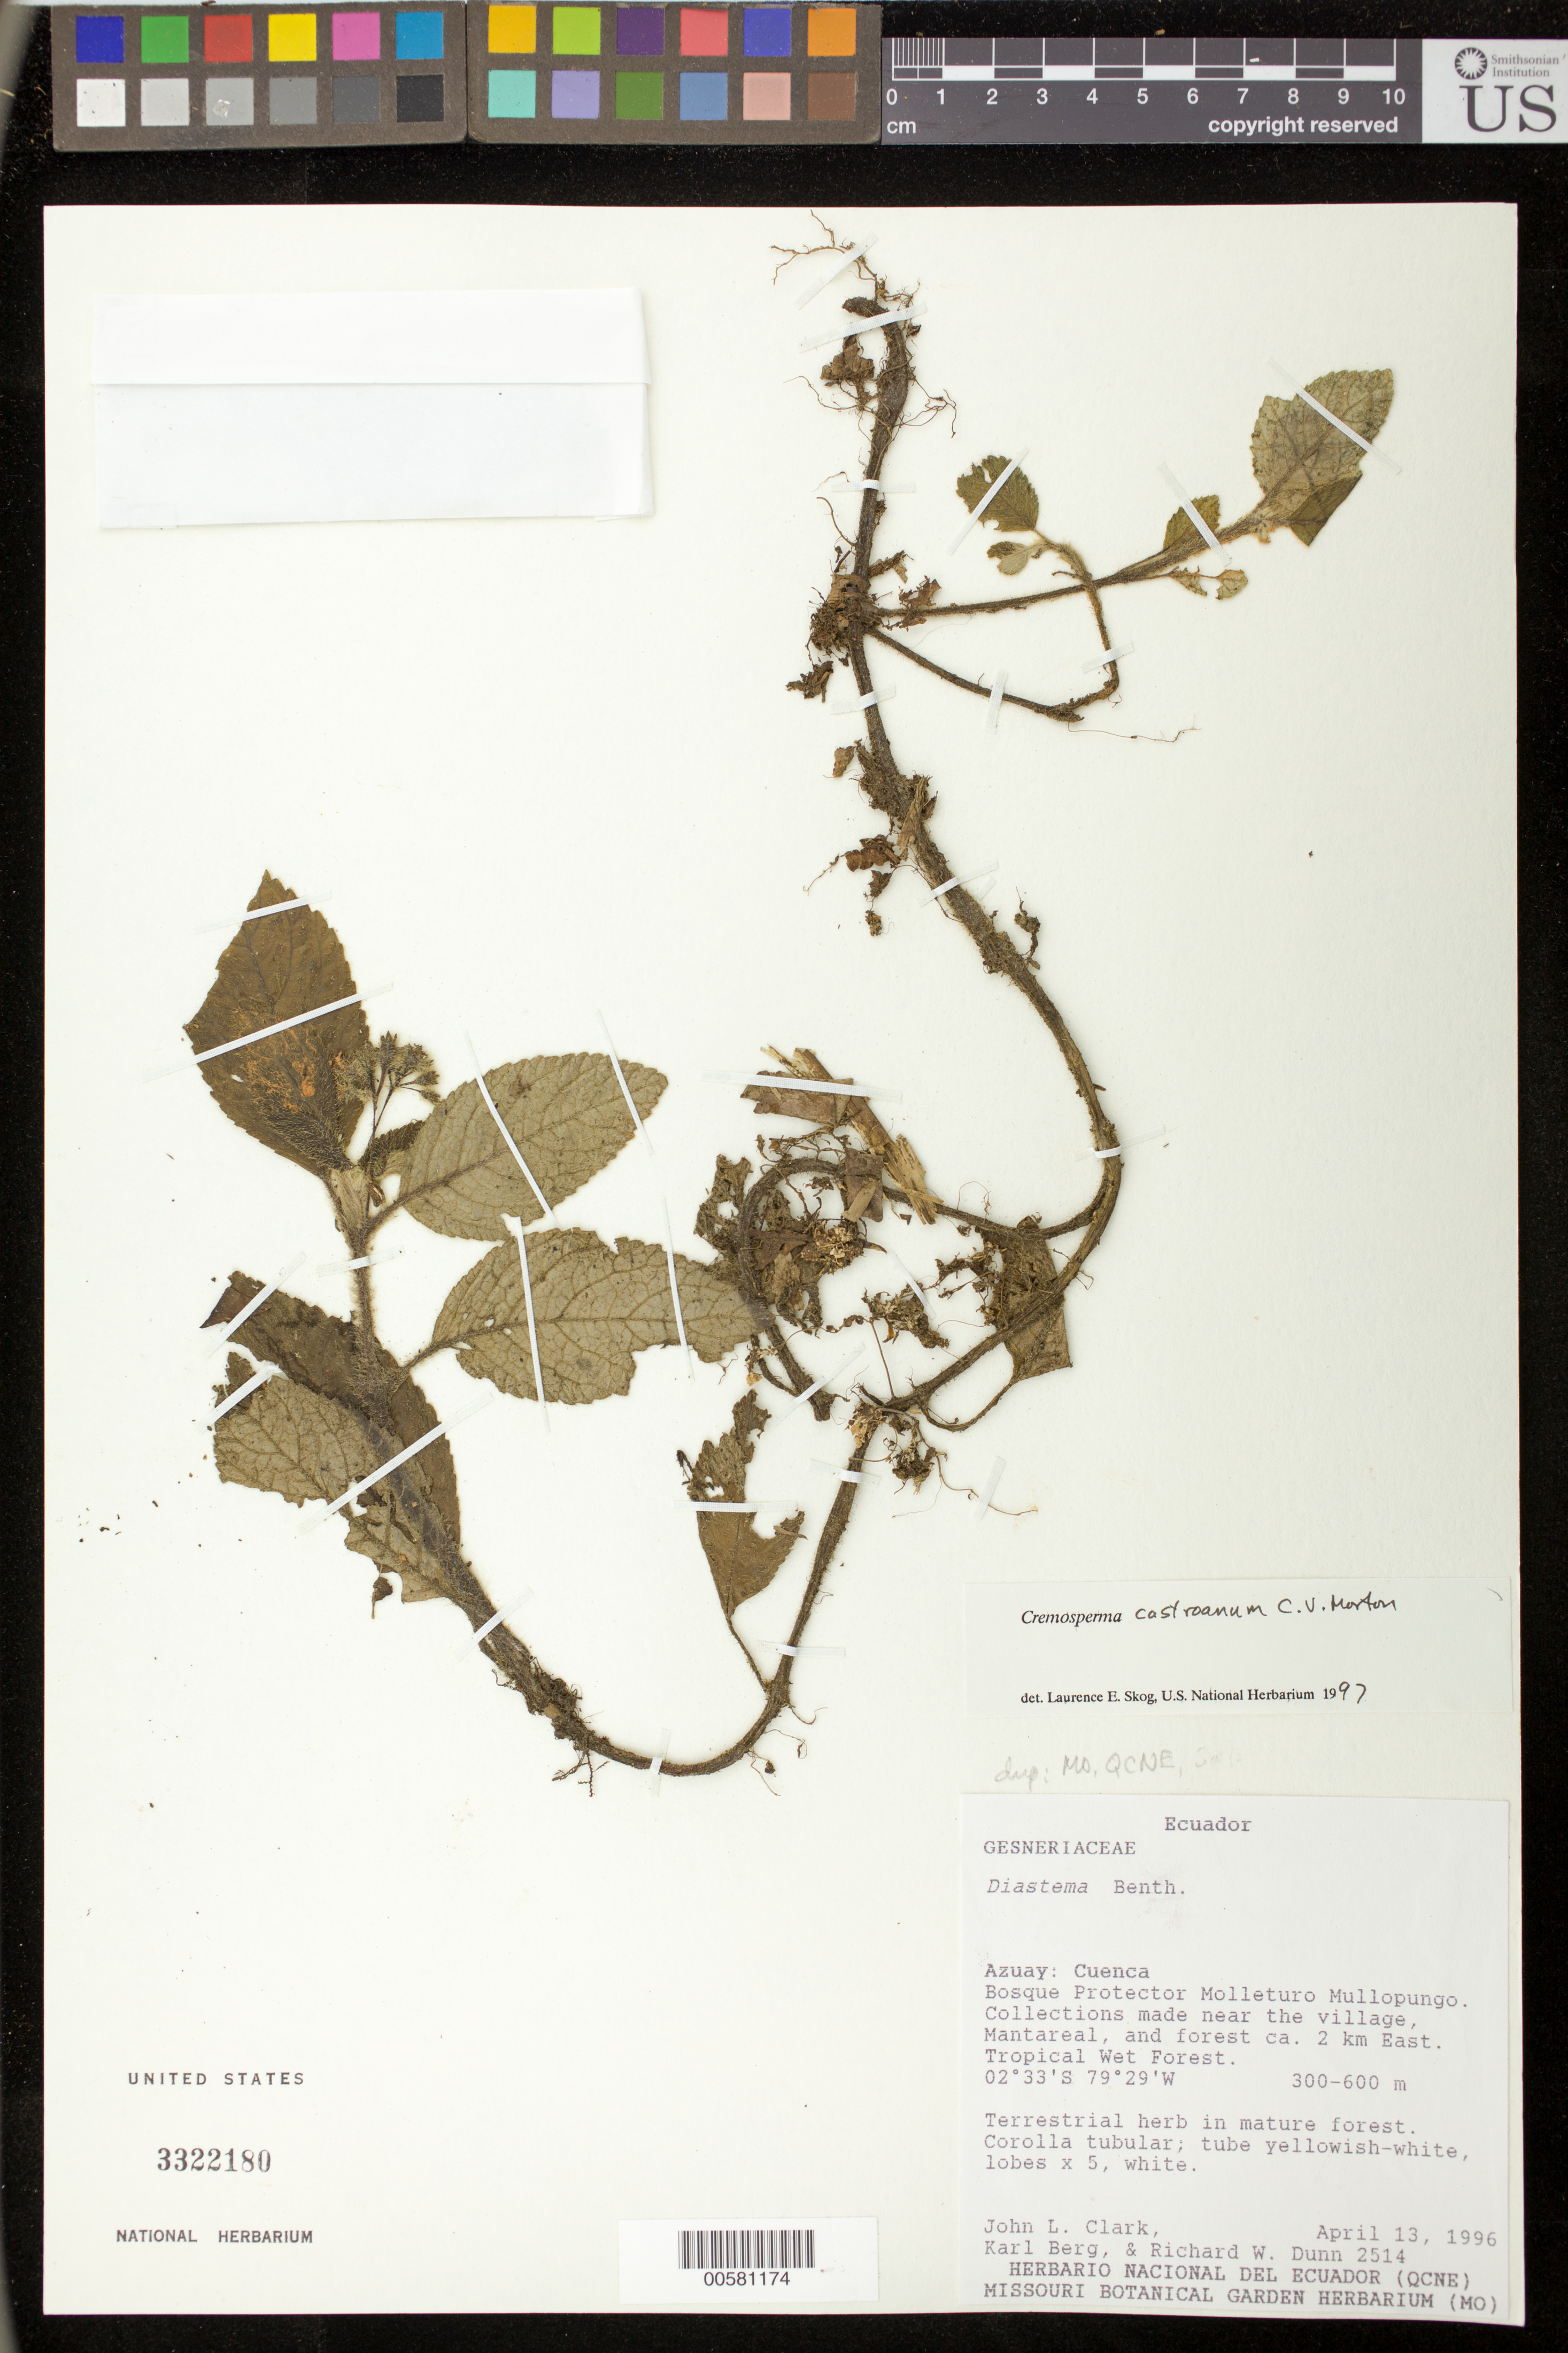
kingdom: Plantae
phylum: Tracheophyta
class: Magnoliopsida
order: Lamiales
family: Gesneriaceae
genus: Cremosperma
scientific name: Cremosperma castroanum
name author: C.V. Morton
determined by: Skog, Laurence E.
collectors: J. L. Clark, K. Berg & R. Dunn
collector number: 2514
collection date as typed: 13 Apr 1996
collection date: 1996-04-13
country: Ecuador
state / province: Azuay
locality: Cuenca: Bosque Protector Molleturo Mullopungo, near the village, Mantareal, and forest ca. 2 km E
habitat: Tropical wet forest; in mature forest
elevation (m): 300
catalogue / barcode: US 3322180